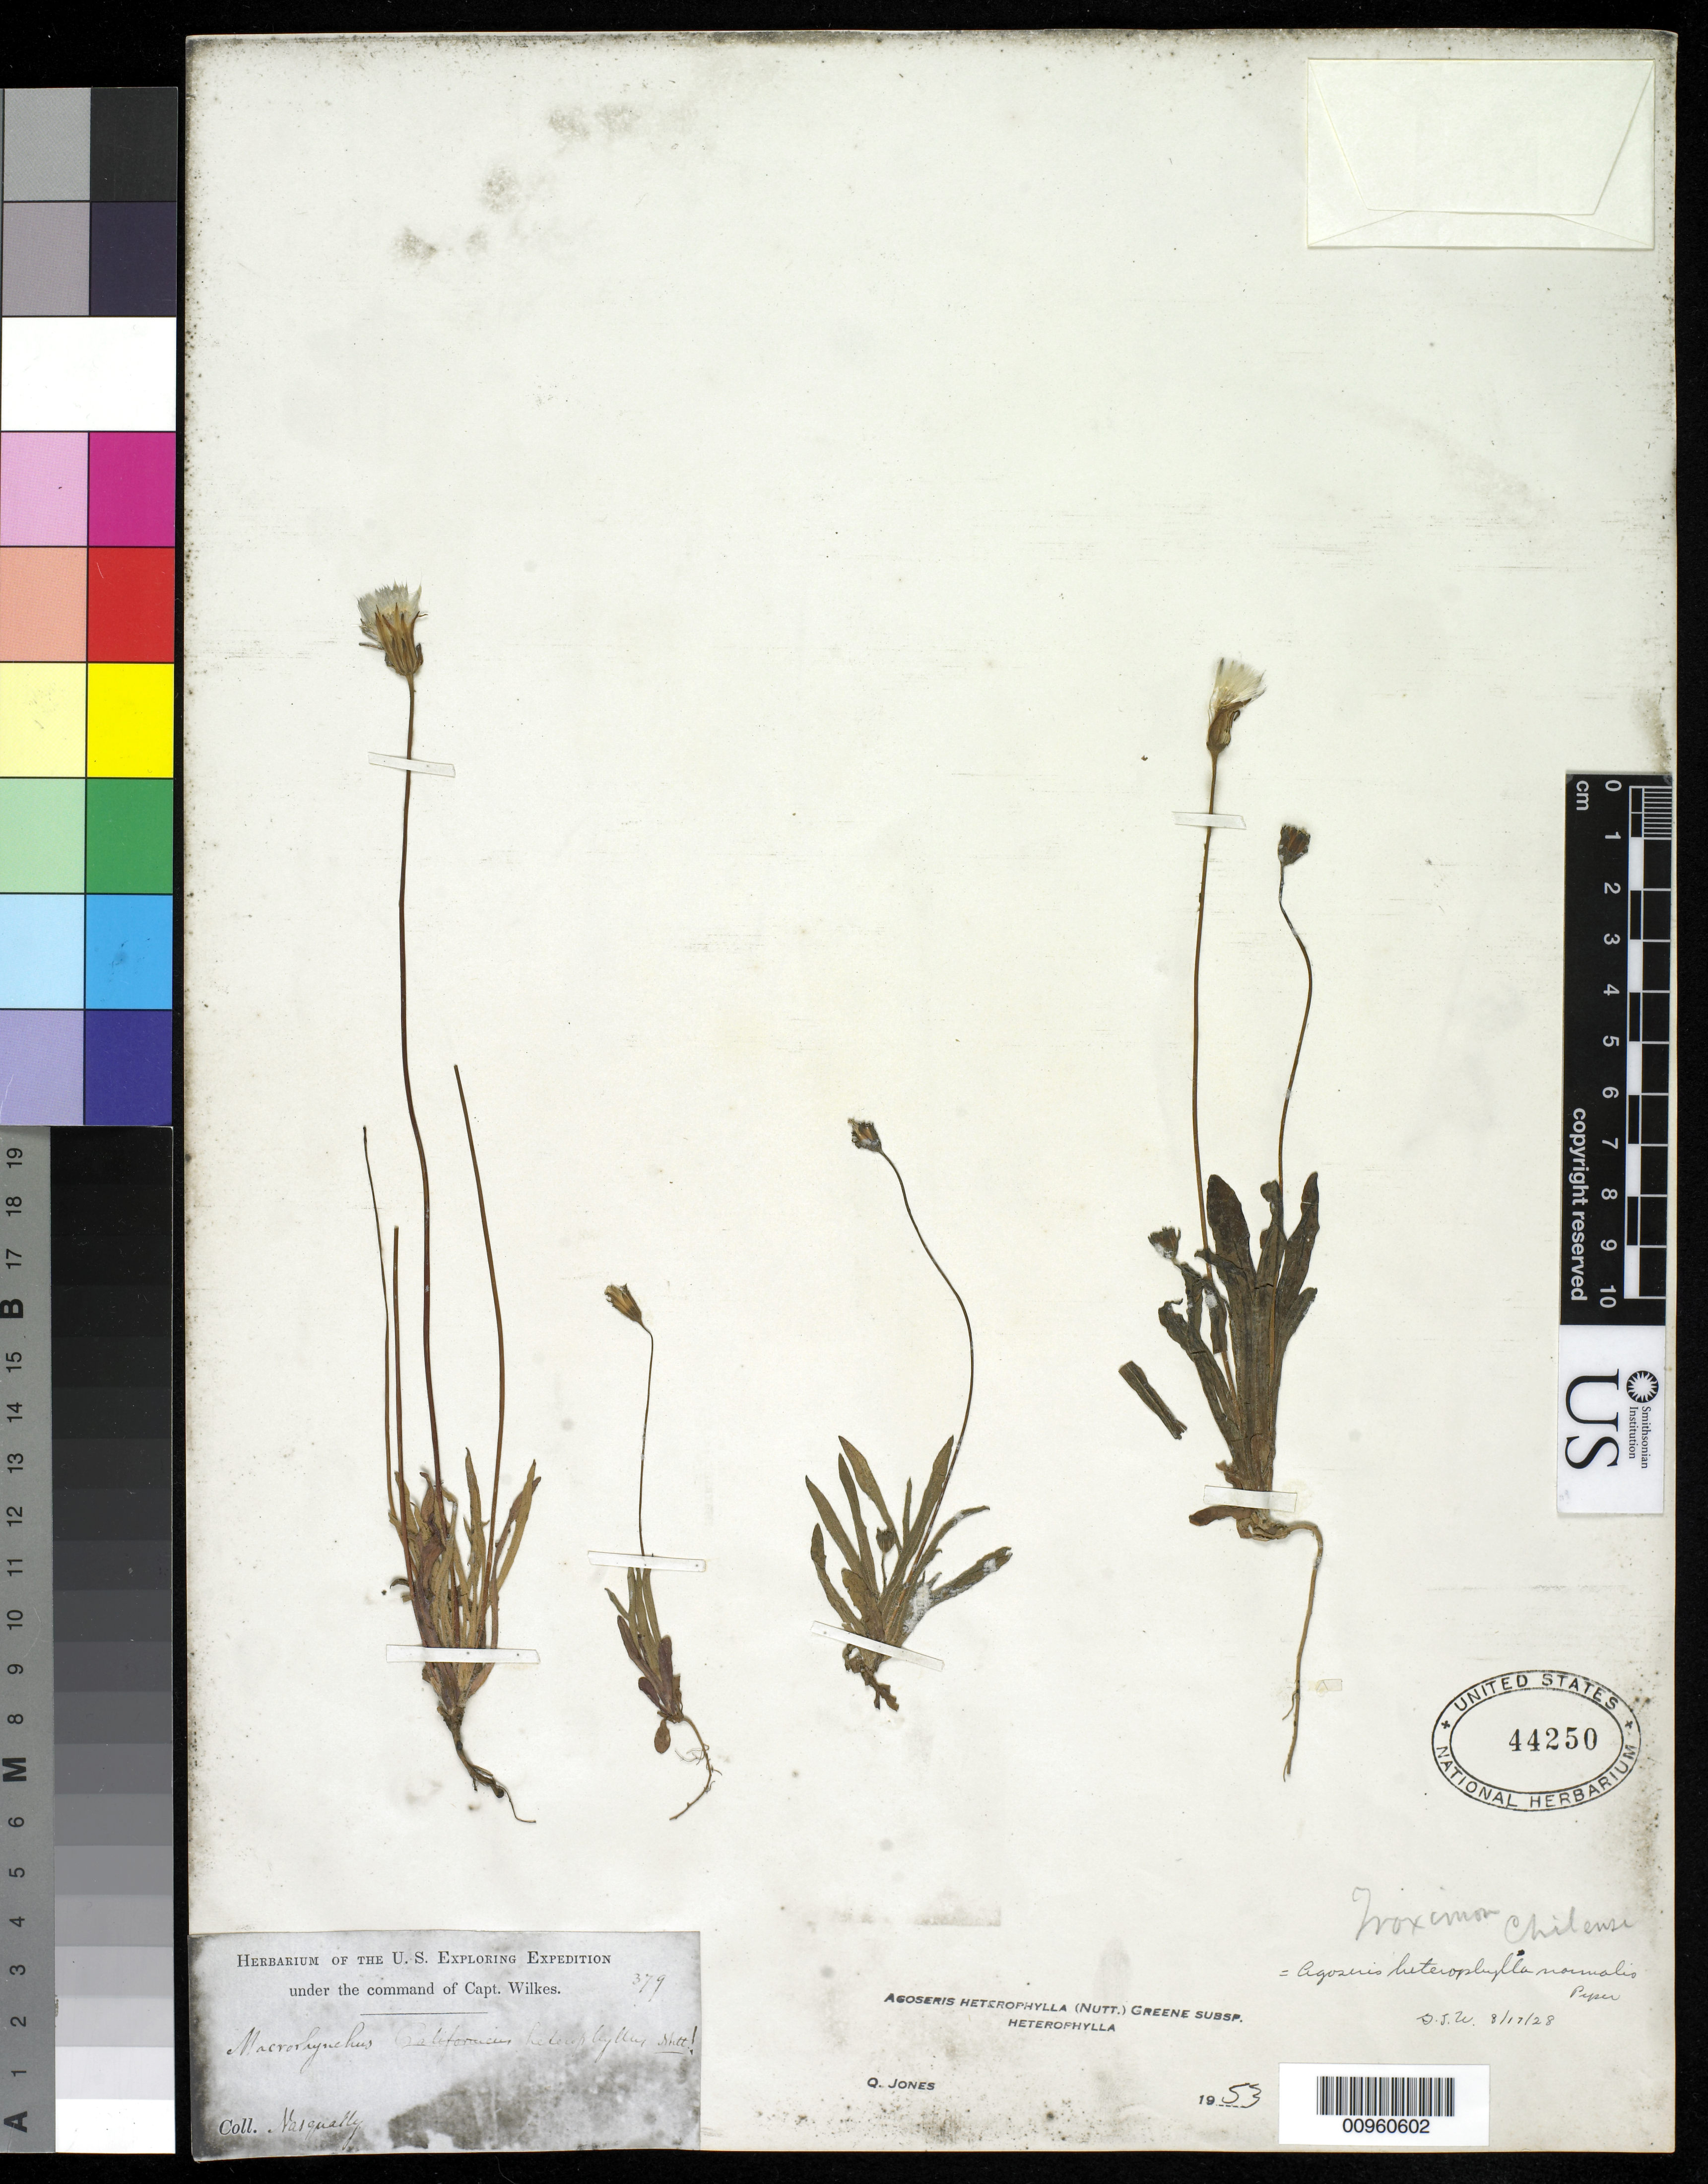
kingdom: Plantae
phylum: Tracheophyta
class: Magnoliopsida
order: Asterales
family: Asteraceae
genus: Agoseris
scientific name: Agoseris heterophylla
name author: (Nutt.) Greene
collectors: Wilkes Explor. Exped.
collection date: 1838/1842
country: United States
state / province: Washington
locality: Nasqually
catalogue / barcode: US 44250